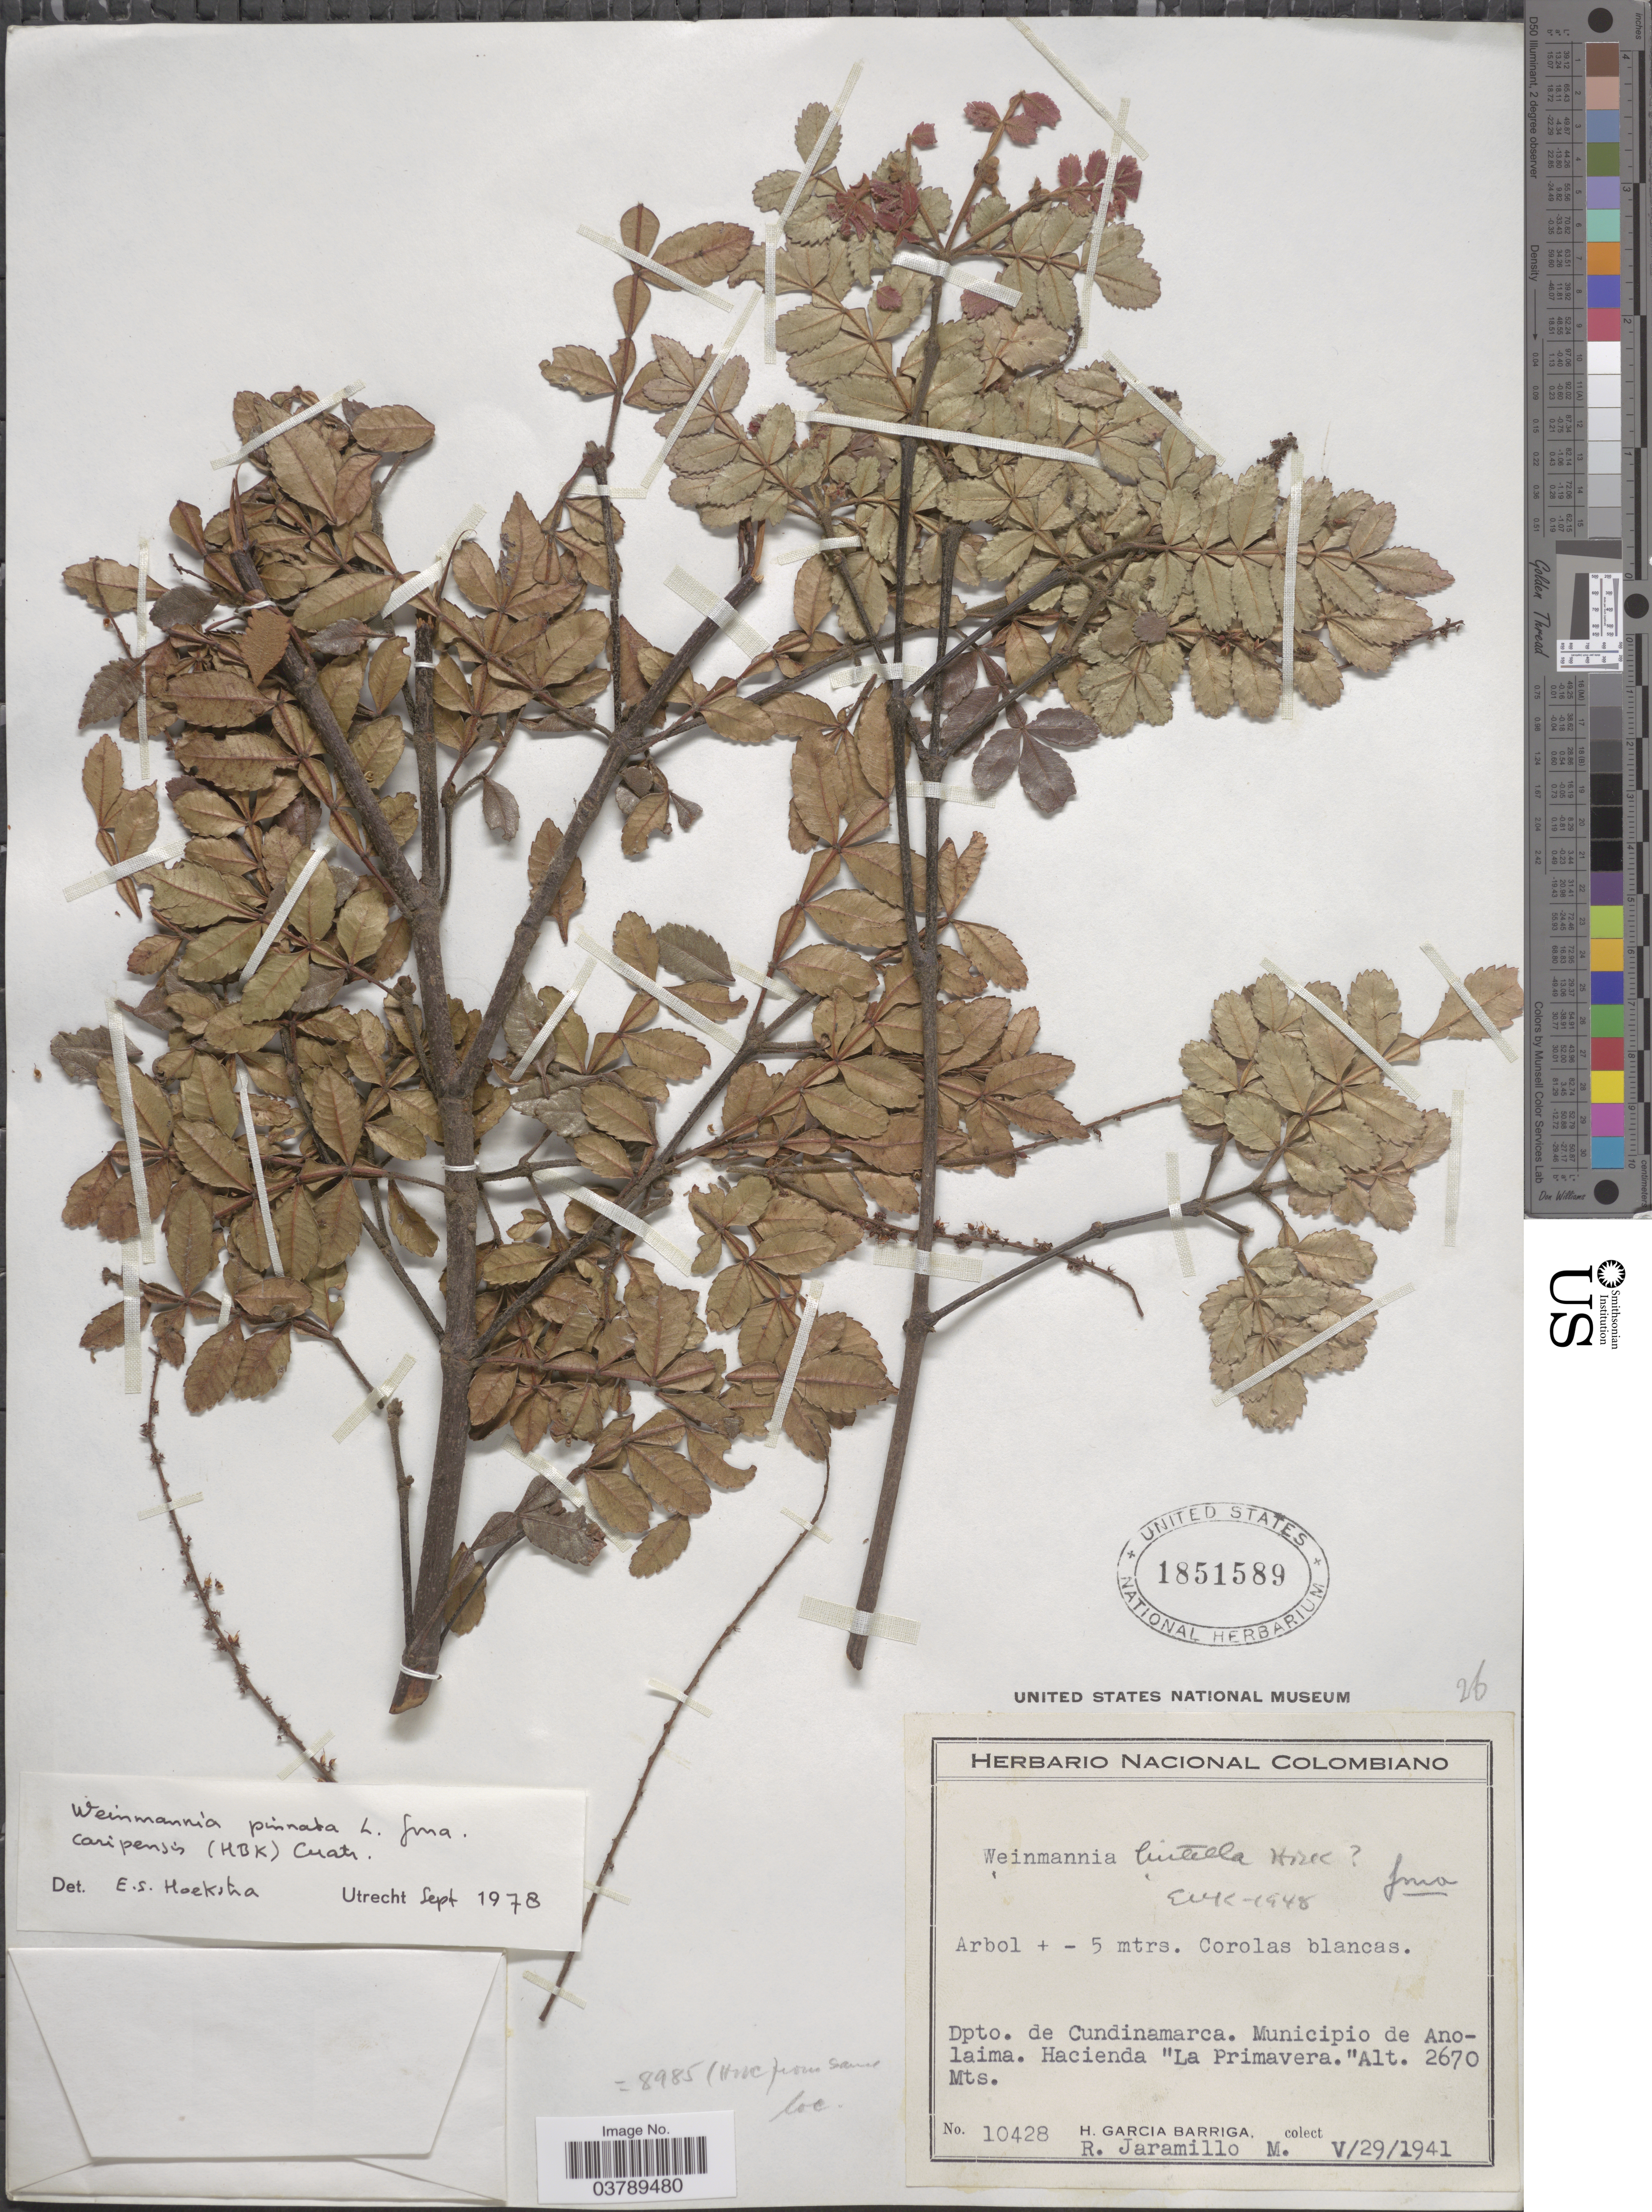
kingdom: Plantae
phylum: Tracheophyta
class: Magnoliopsida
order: Oxalidales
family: Cunoniaceae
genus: Weinmannia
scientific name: Weinmannia pinnata var. caripensis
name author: (Kunth) Cuatrec.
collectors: H. García Barriga & R. Jaramillo M.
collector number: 10428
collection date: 1941-05-29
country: Colombia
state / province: Cundinamarca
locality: Dpto. de Cundinamarca. Municipio de Anolaima. Hacienda "La Primavera".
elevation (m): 2670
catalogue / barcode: US 1851589